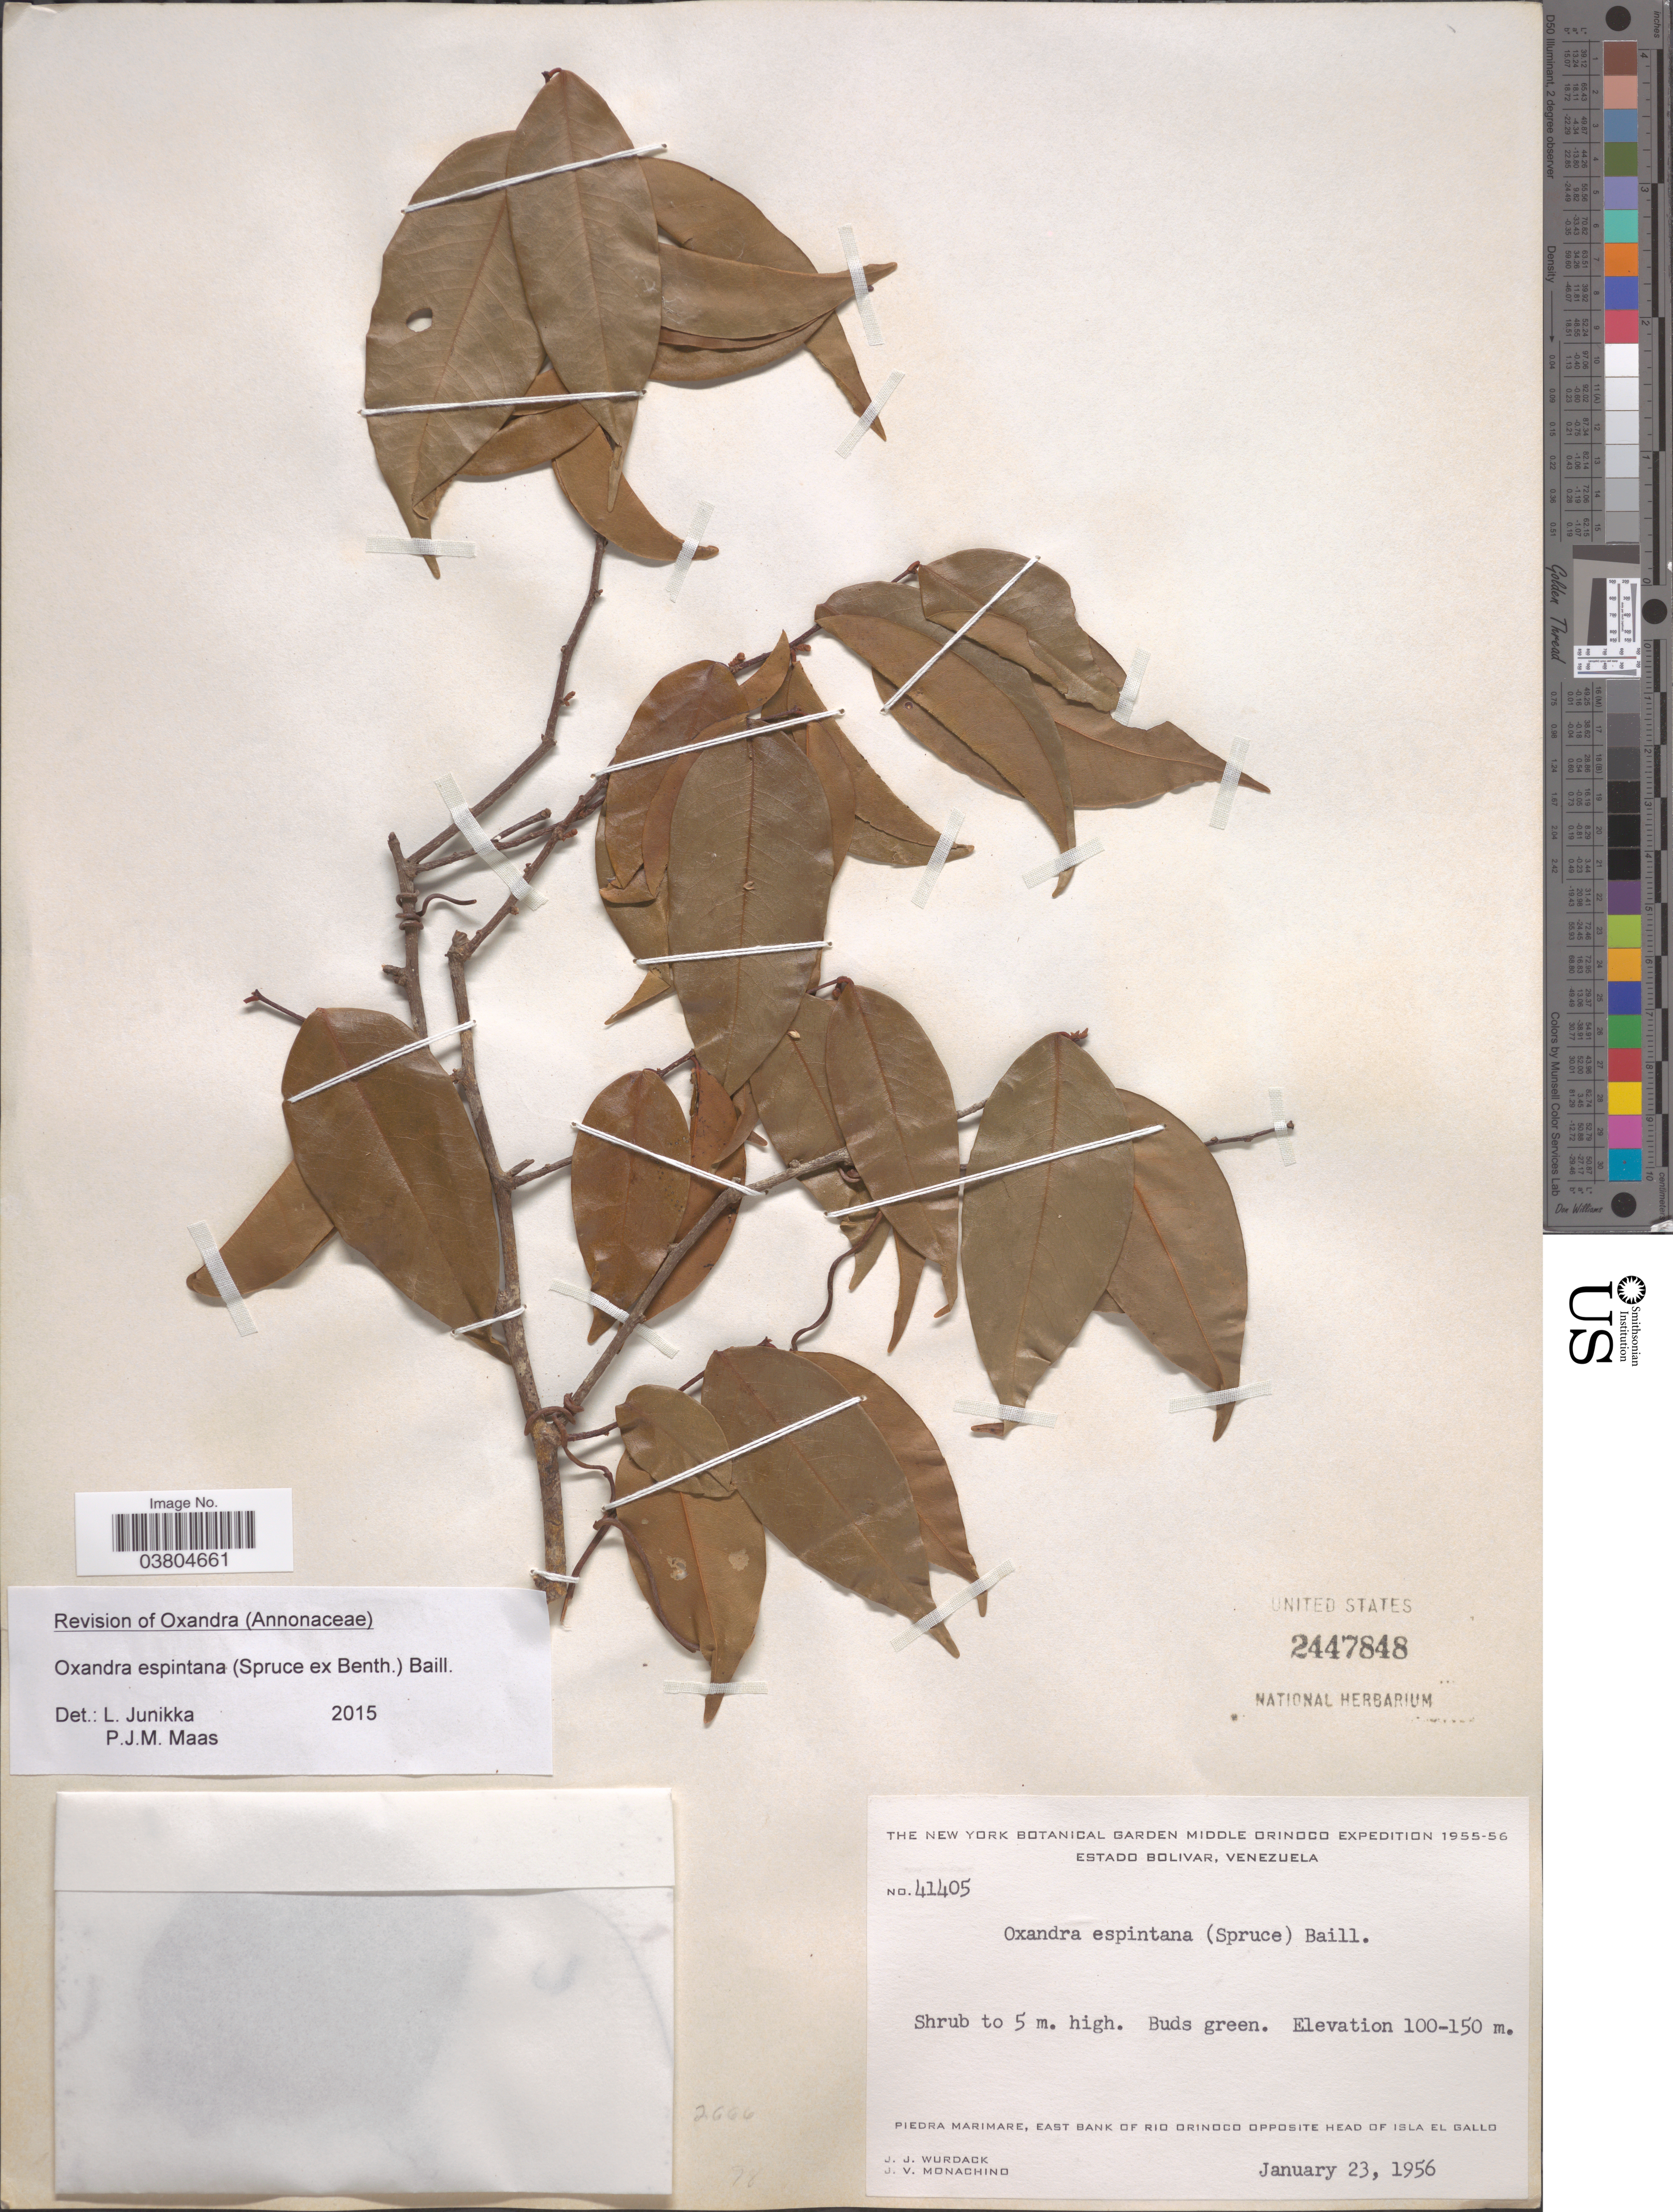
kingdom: Plantae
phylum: Tracheophyta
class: Magnoliopsida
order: Magnoliales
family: Annonaceae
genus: Oxandra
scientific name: Oxandra espintana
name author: (Spruce ex Benth.) Baill.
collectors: J. J. Wurdack & J. V. Monachino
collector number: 41405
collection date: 1956-01-23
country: Venezuela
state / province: Bolivar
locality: Piedra Marimare, east bank of Rio Orinoco opposite head of Isla El Gallo.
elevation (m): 100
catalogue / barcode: US 2447848